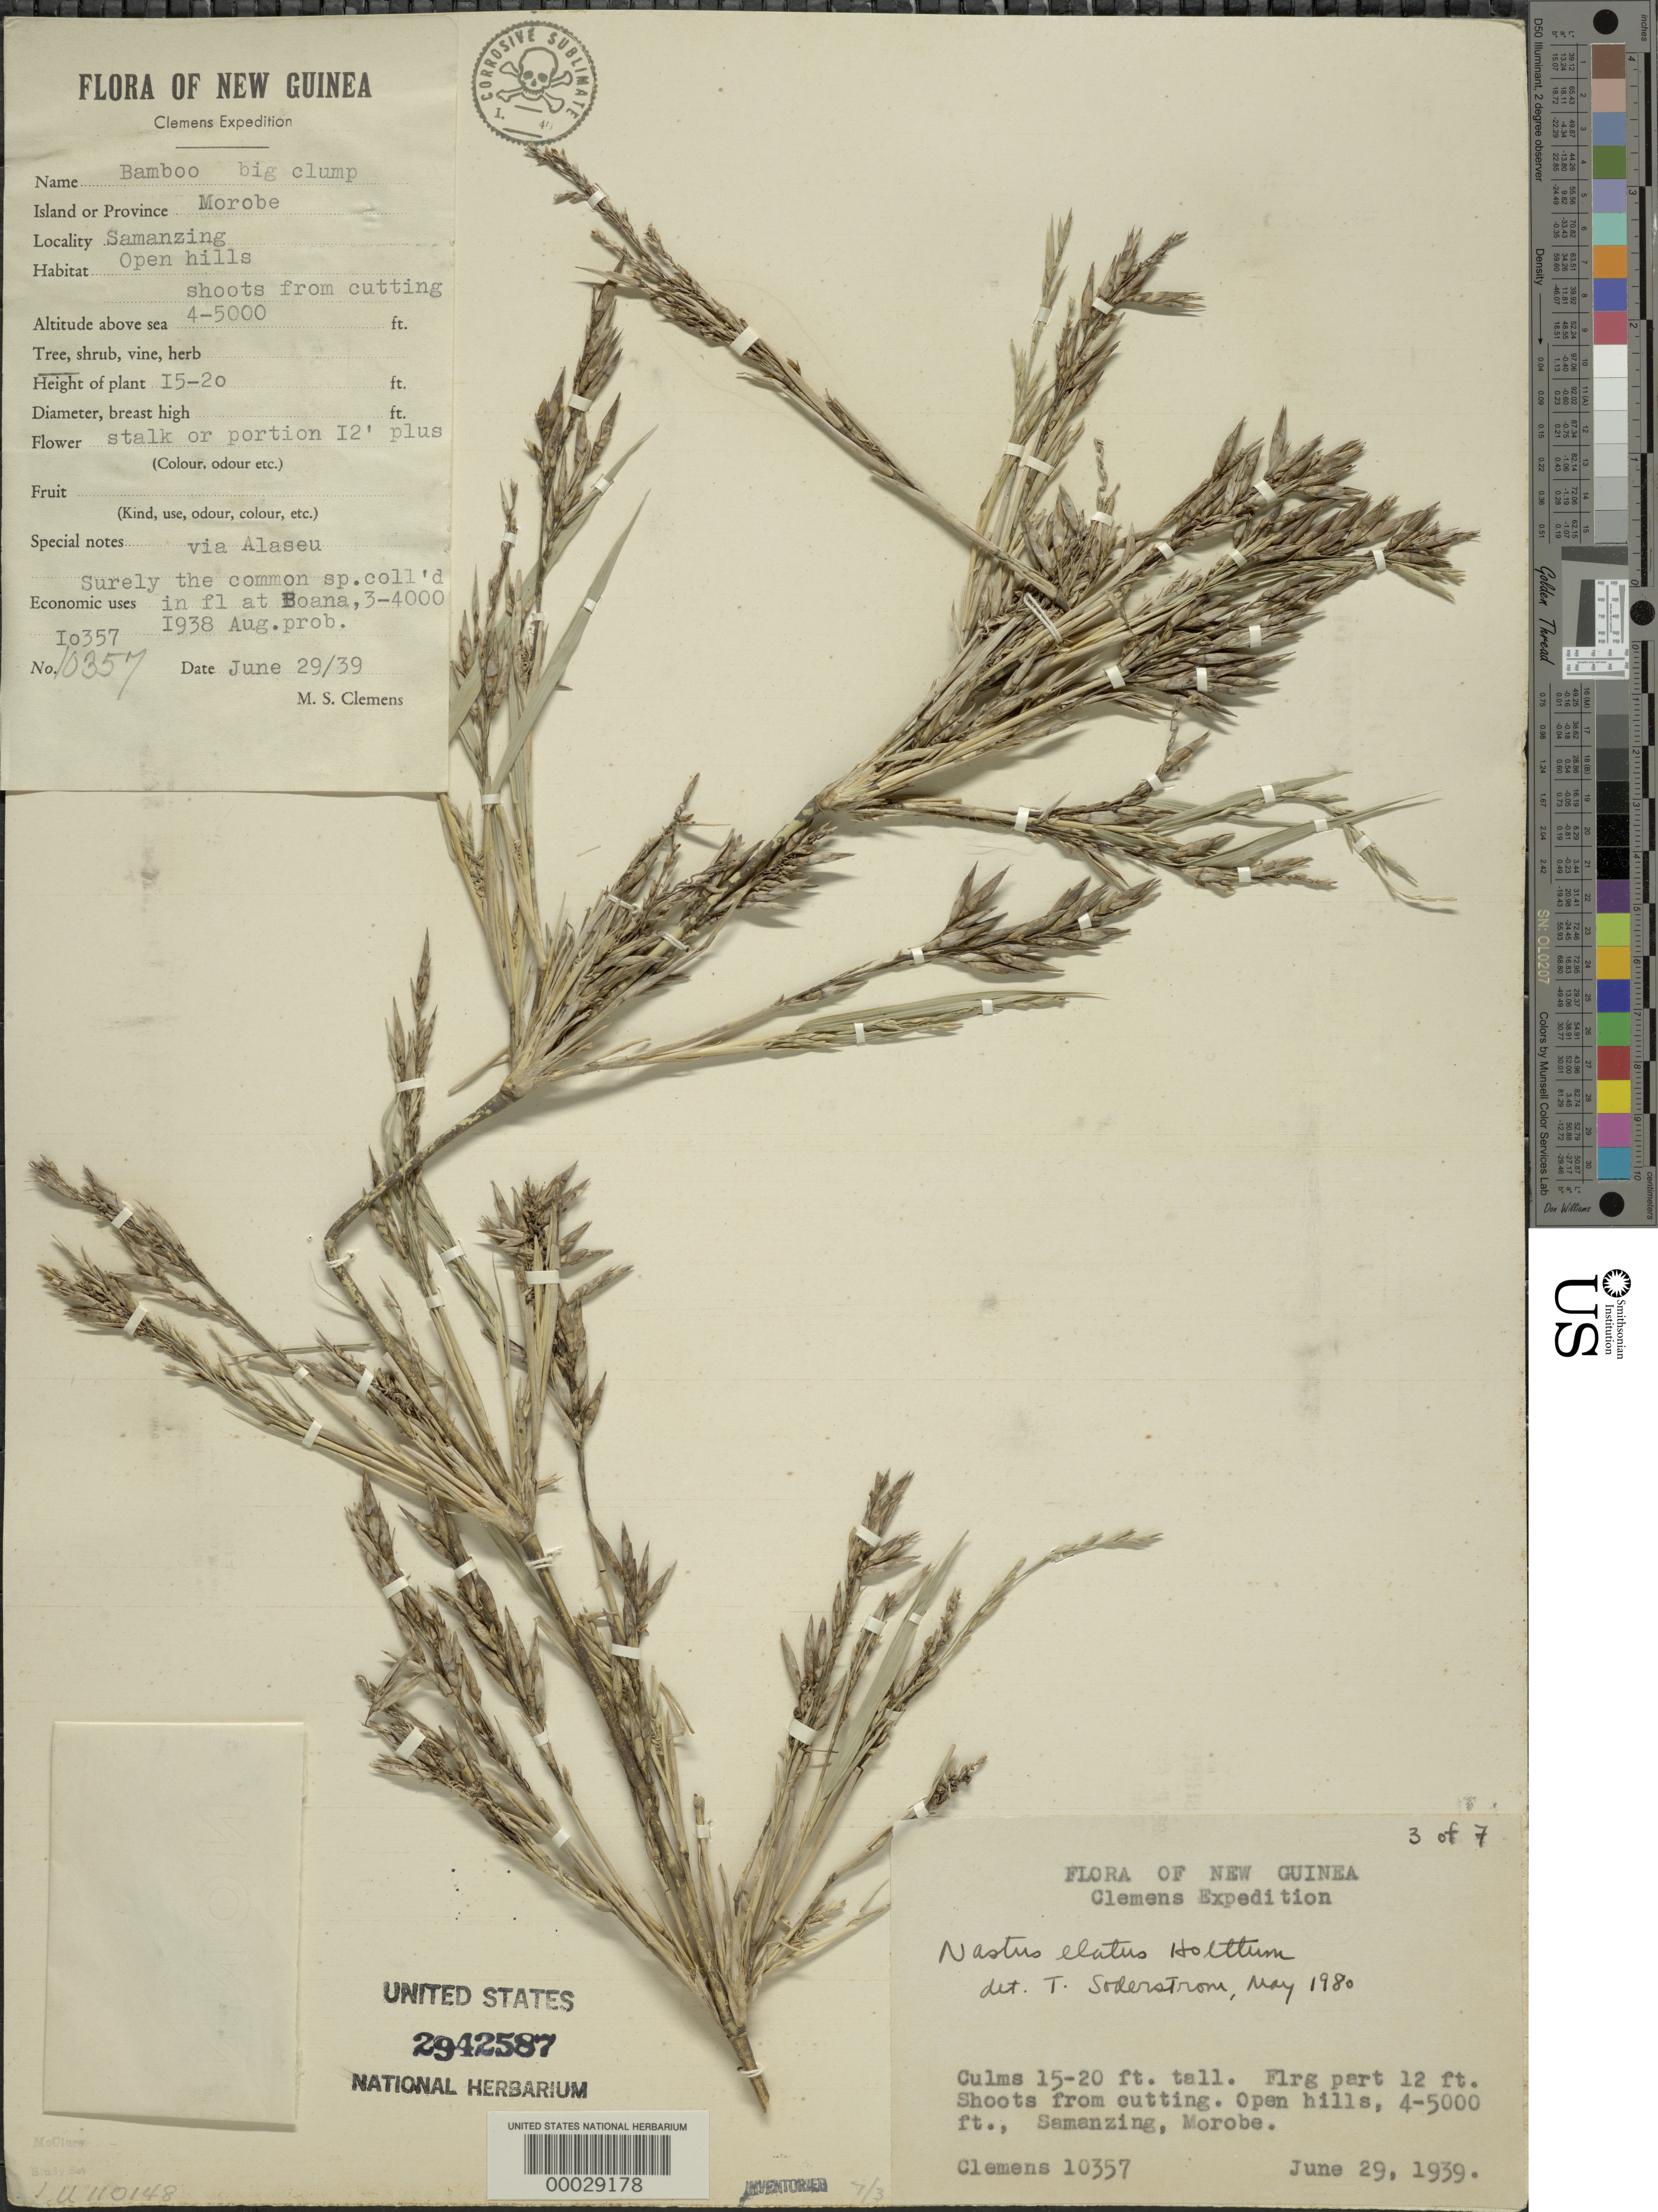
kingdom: Plantae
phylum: Tracheophyta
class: Liliopsida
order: Poales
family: Poaceae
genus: Nastus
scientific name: Nastus elatus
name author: Holttum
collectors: -. Clemens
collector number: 10357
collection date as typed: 29 Jun 1939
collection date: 1939-06-29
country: Papua New Guinea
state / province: Morobe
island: New Guinea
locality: Samanzing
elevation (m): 1220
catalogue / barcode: US 2942587